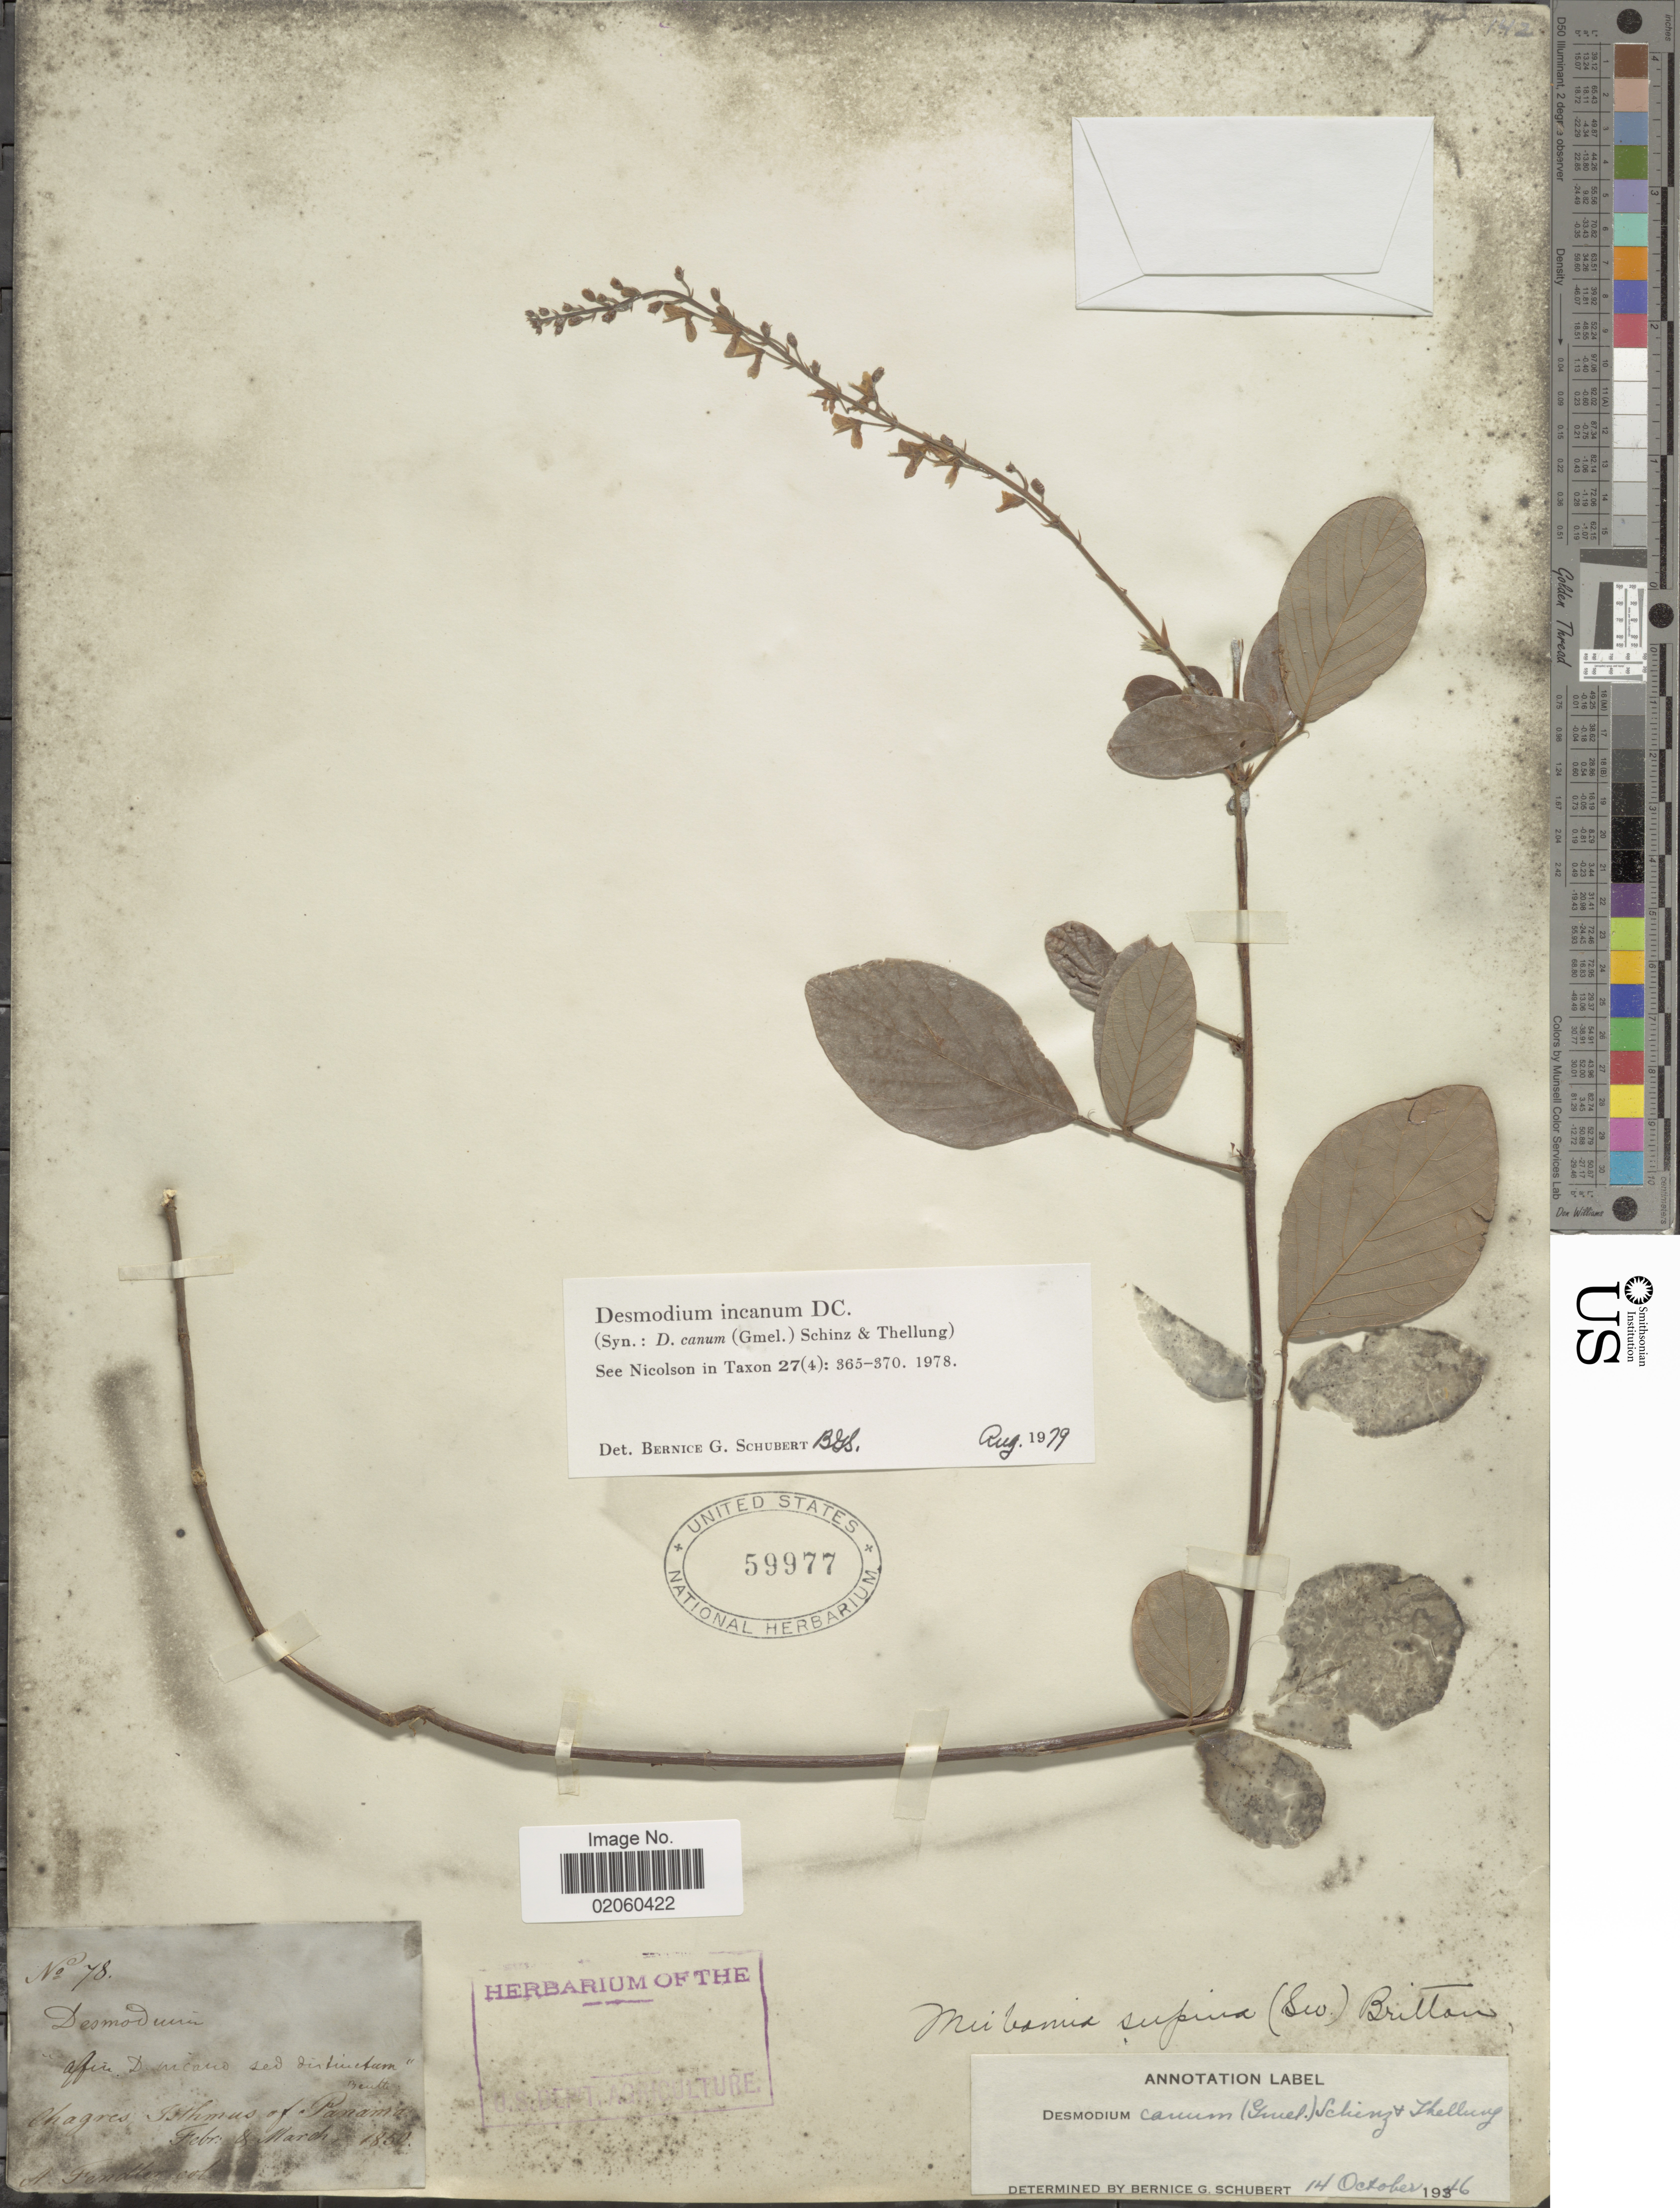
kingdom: Plantae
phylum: Tracheophyta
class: Magnoliopsida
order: Fabales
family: Fabaceae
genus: Desmodium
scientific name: Desmodium incanum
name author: (Sw.) DC.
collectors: A. Fendler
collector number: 78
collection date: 1850-02/1850-03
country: Panama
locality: Chagres, Isthmus of Panama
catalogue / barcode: US 59977